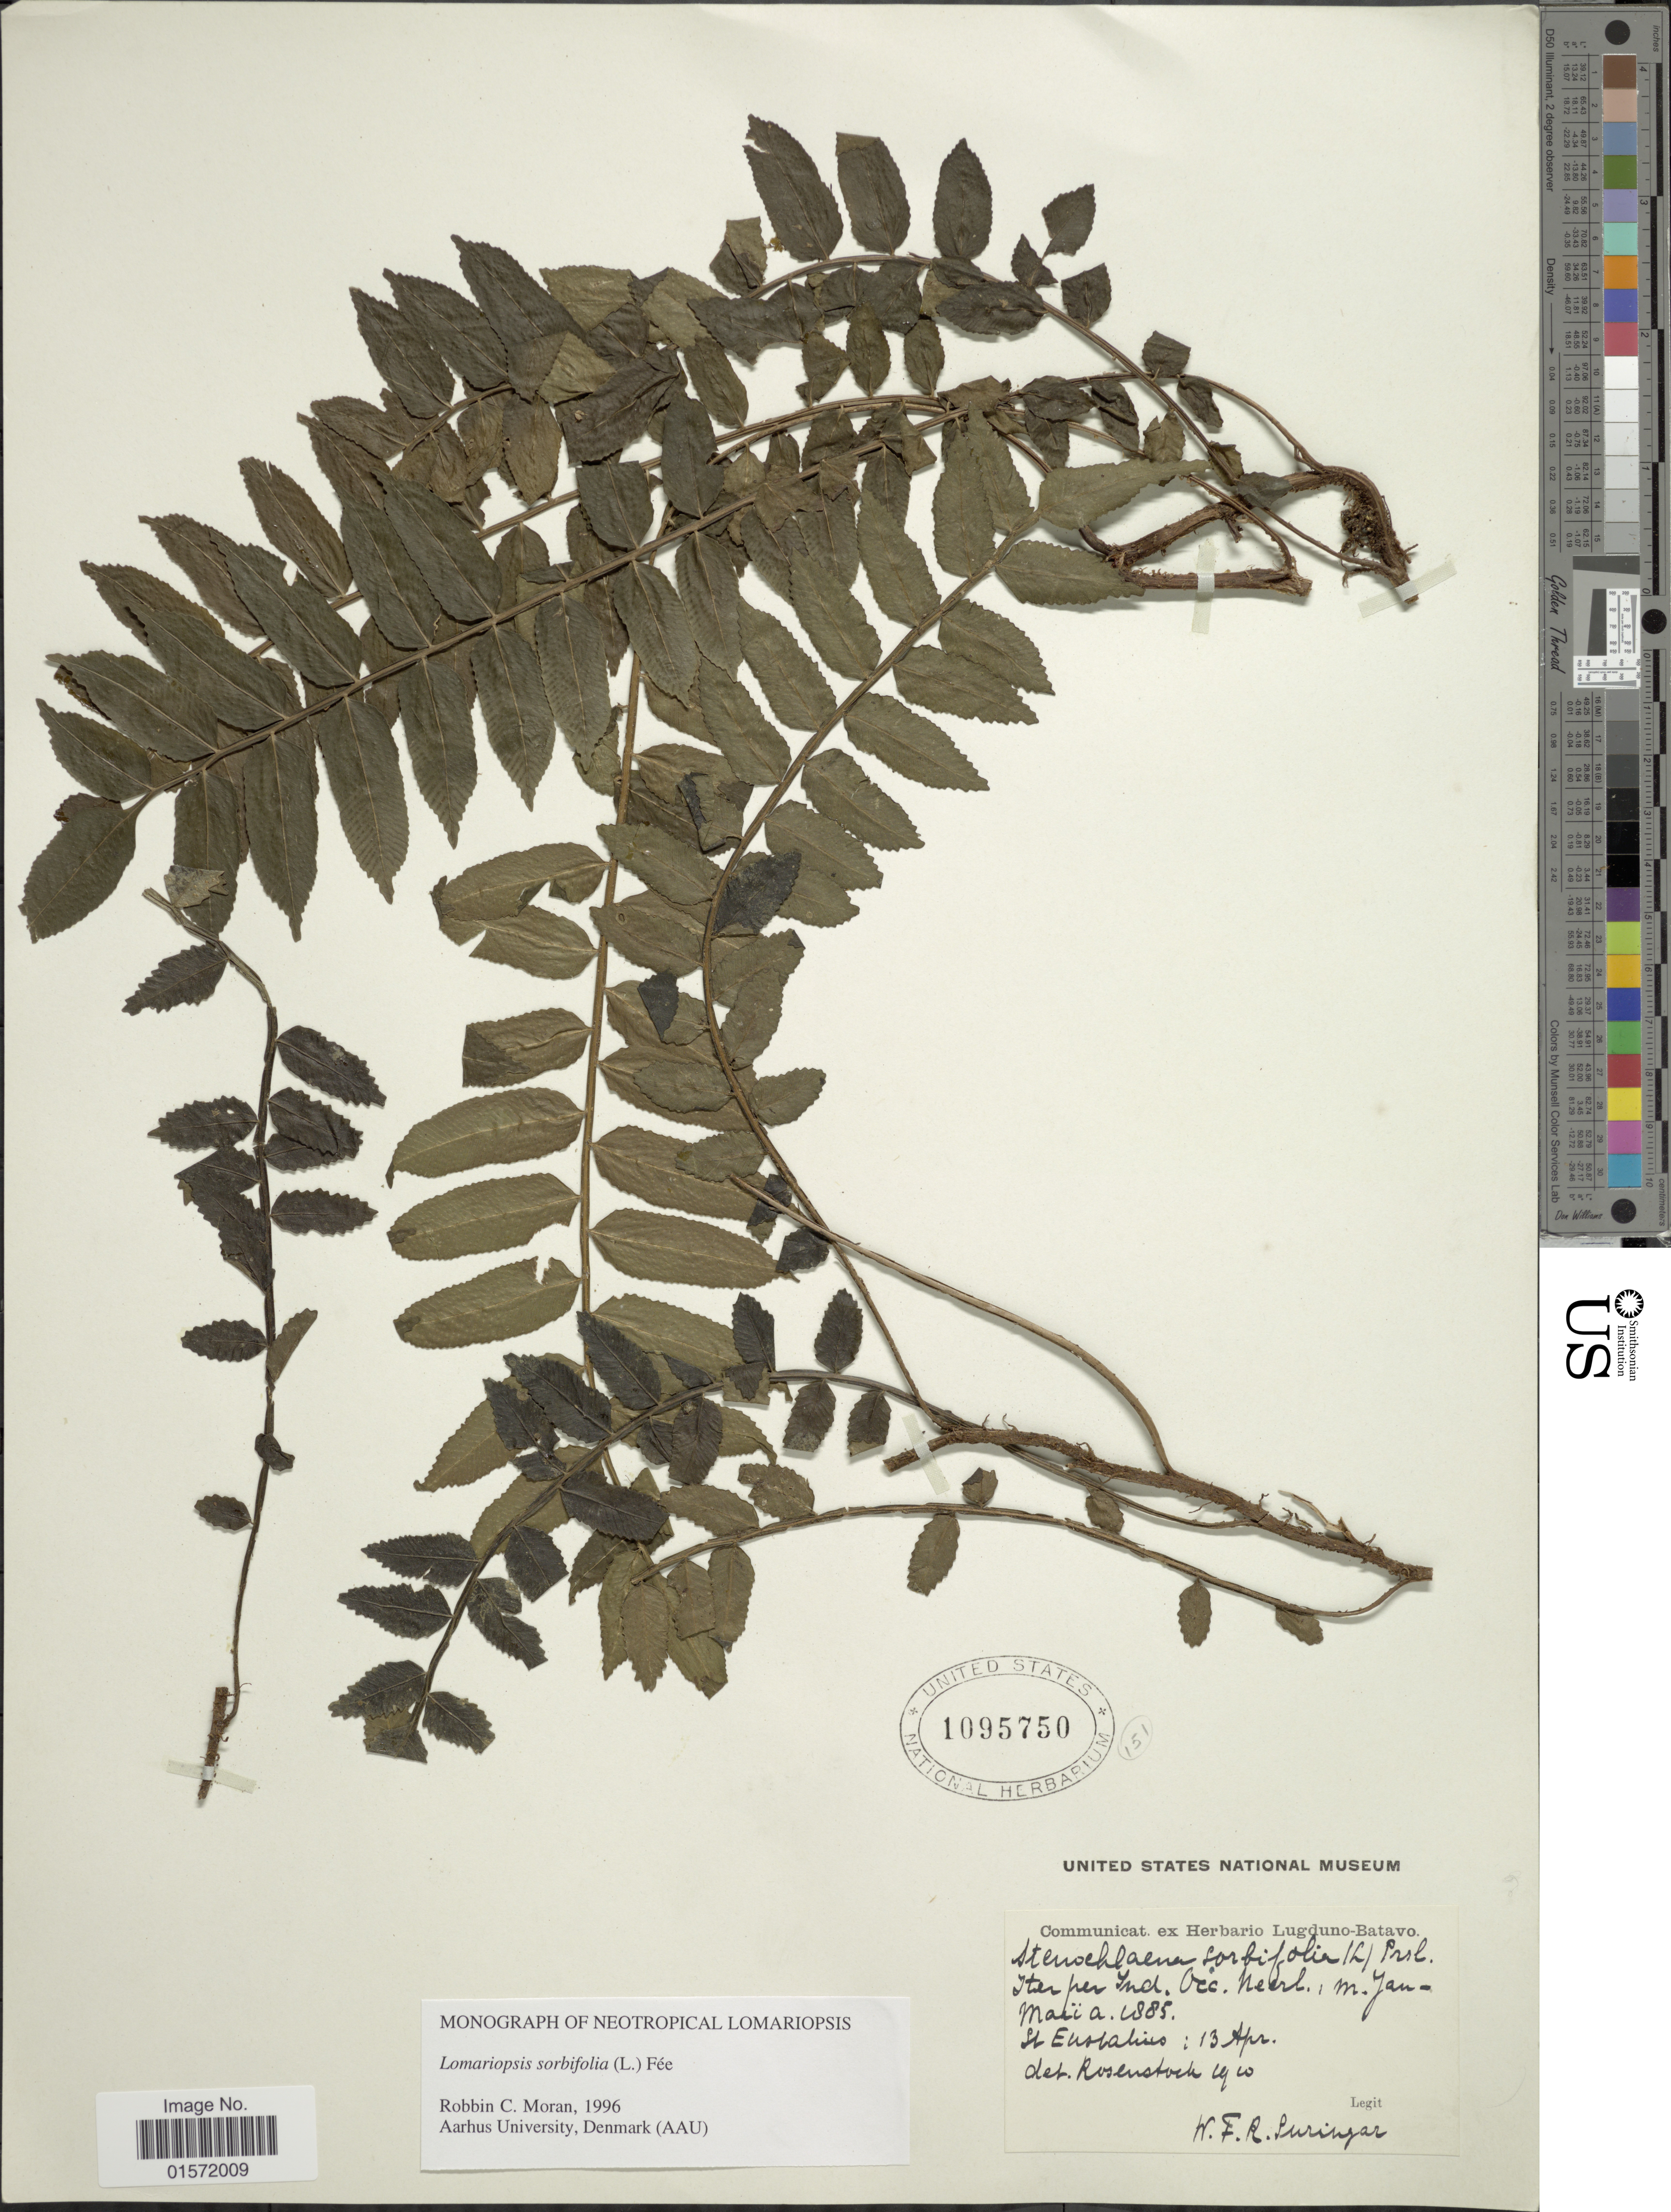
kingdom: Plantae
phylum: Tracheophyta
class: Polypodiopsida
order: Polypodiales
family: Lomariopsidaceae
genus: Lomariopsis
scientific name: Lomariopsis sorbifolia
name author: (L.) Fée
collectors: W. F. Suringar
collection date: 1885-04-13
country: Netherlands Antilles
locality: Iter per Ind. Occ. Neerl., St. Eustatius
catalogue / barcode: US 1095750